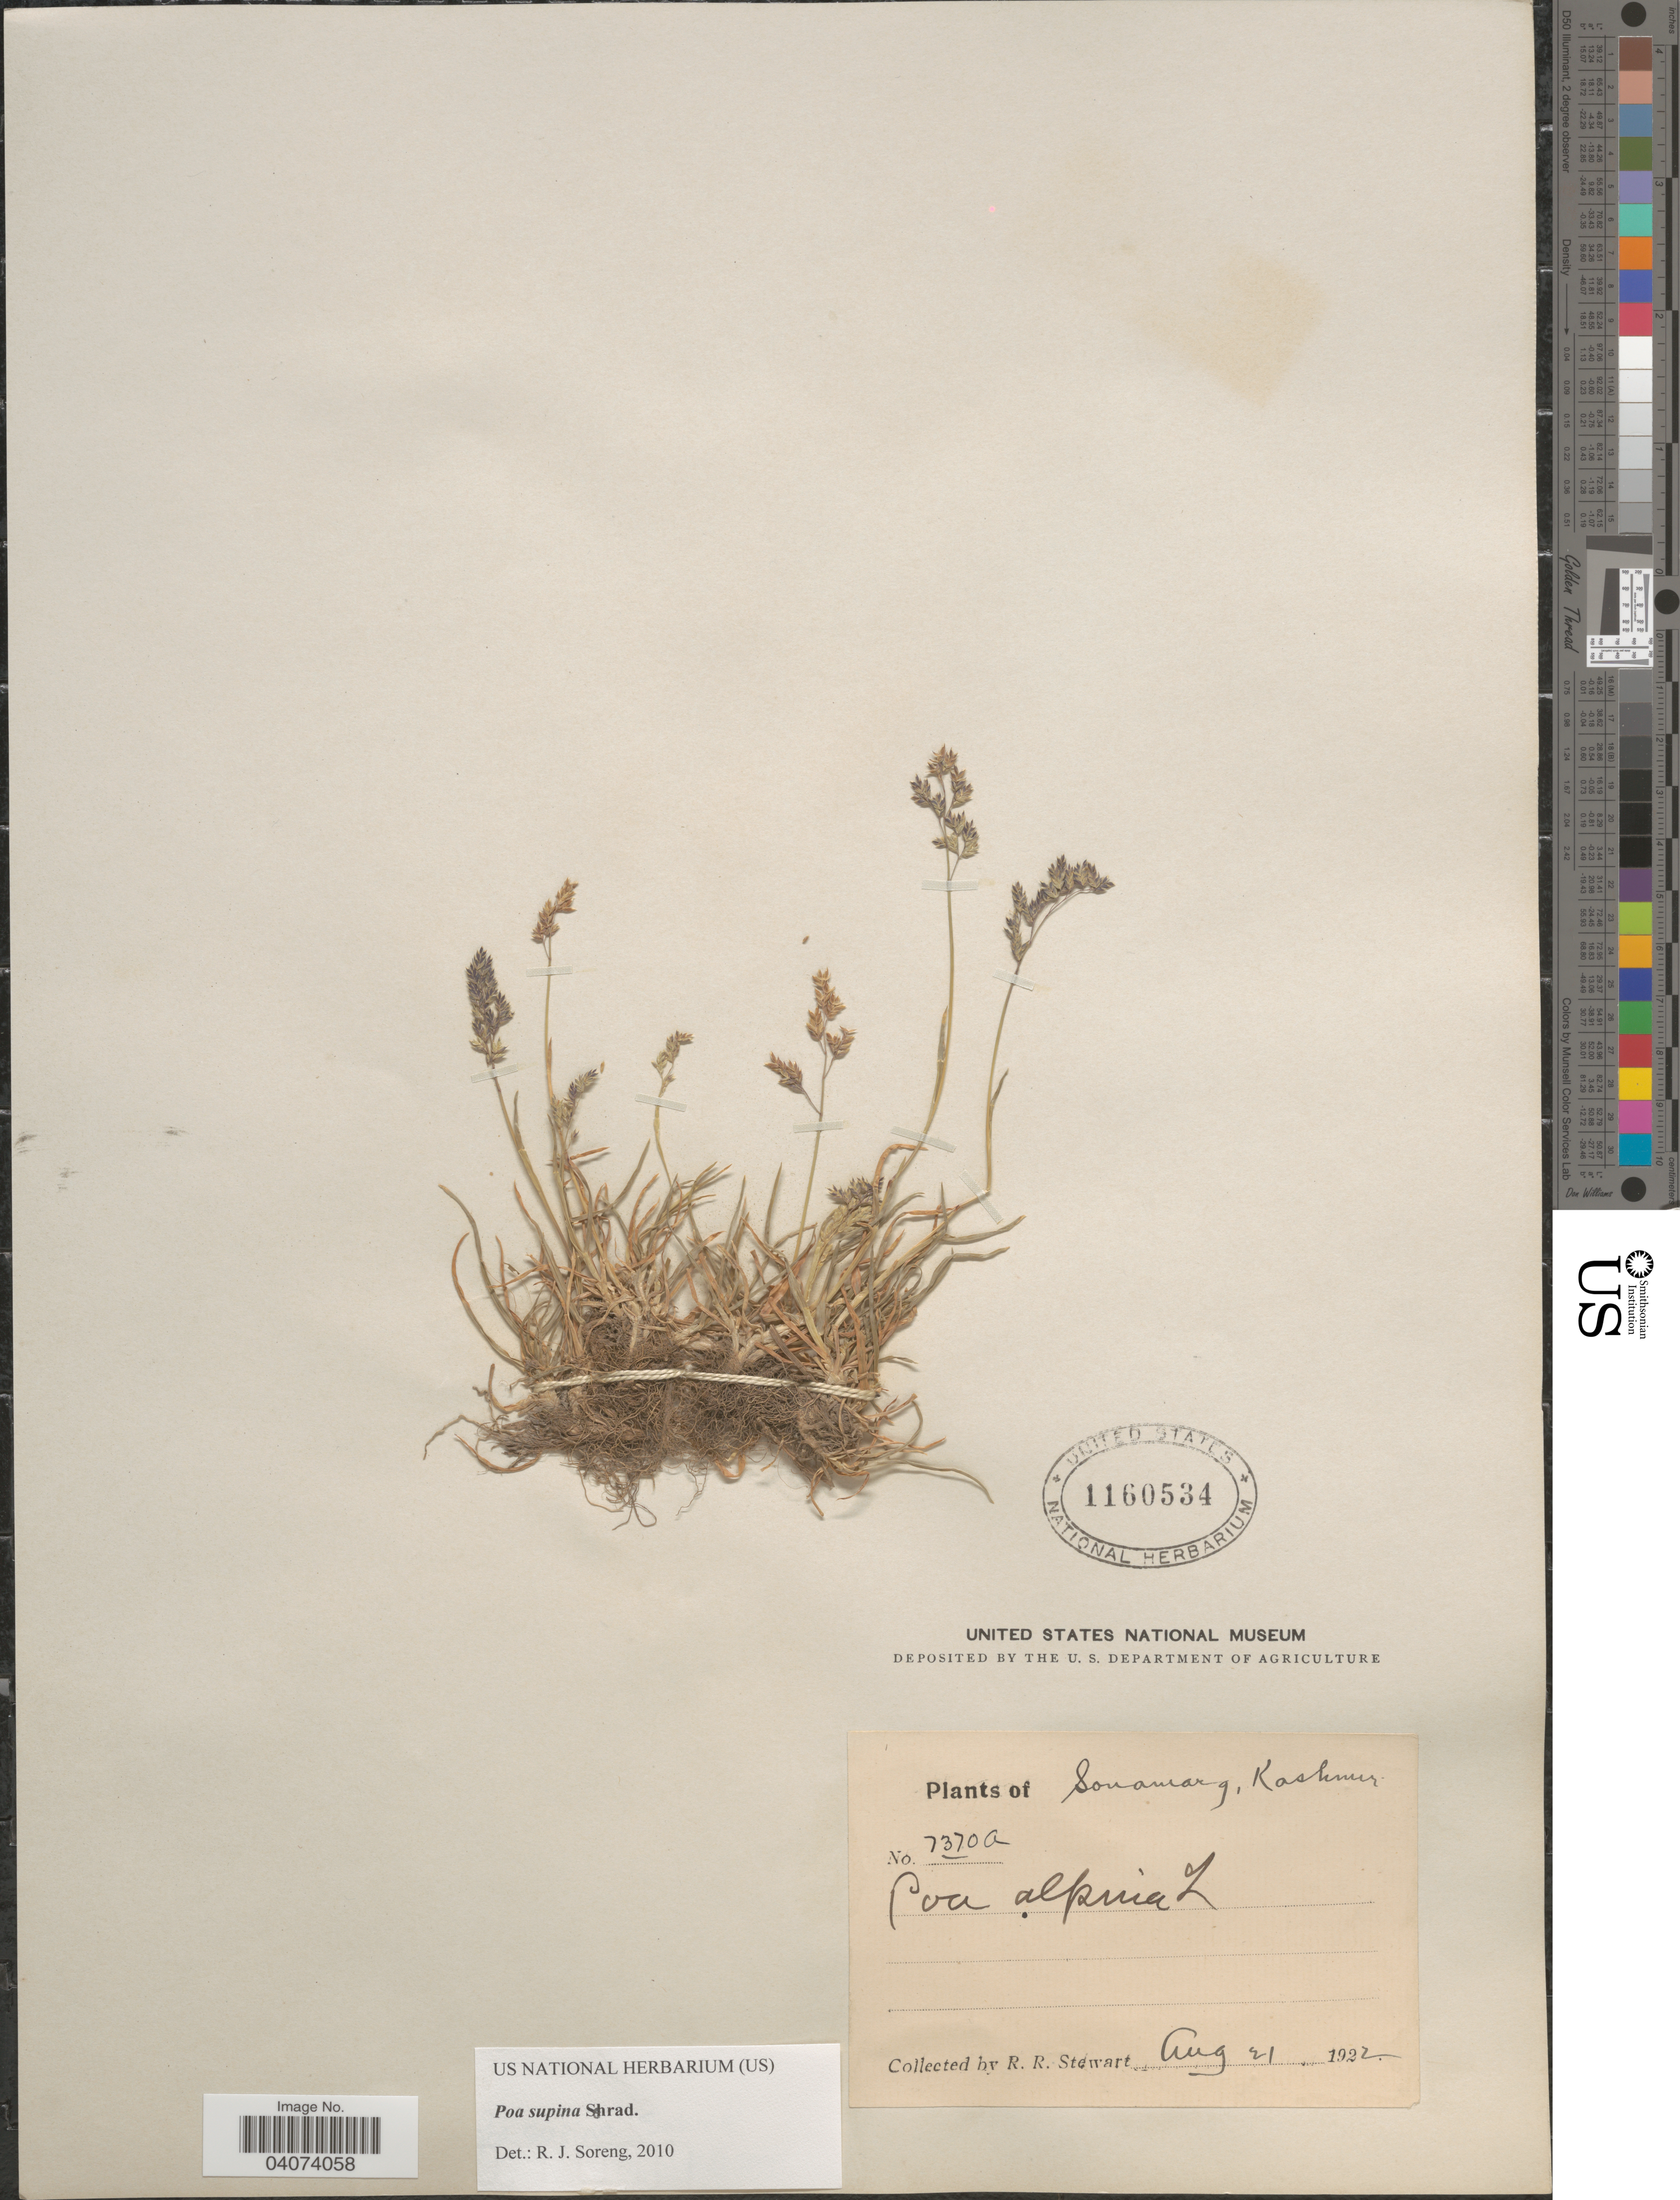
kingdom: Plantae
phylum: Tracheophyta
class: Liliopsida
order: Poales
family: Poaceae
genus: Poa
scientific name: Poa supina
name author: Schrad.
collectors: R. Stewart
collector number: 7370a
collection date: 1922-08-21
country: India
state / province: Jammu and Kashmir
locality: Sonamarg, Kashmir.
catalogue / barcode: US 1160534